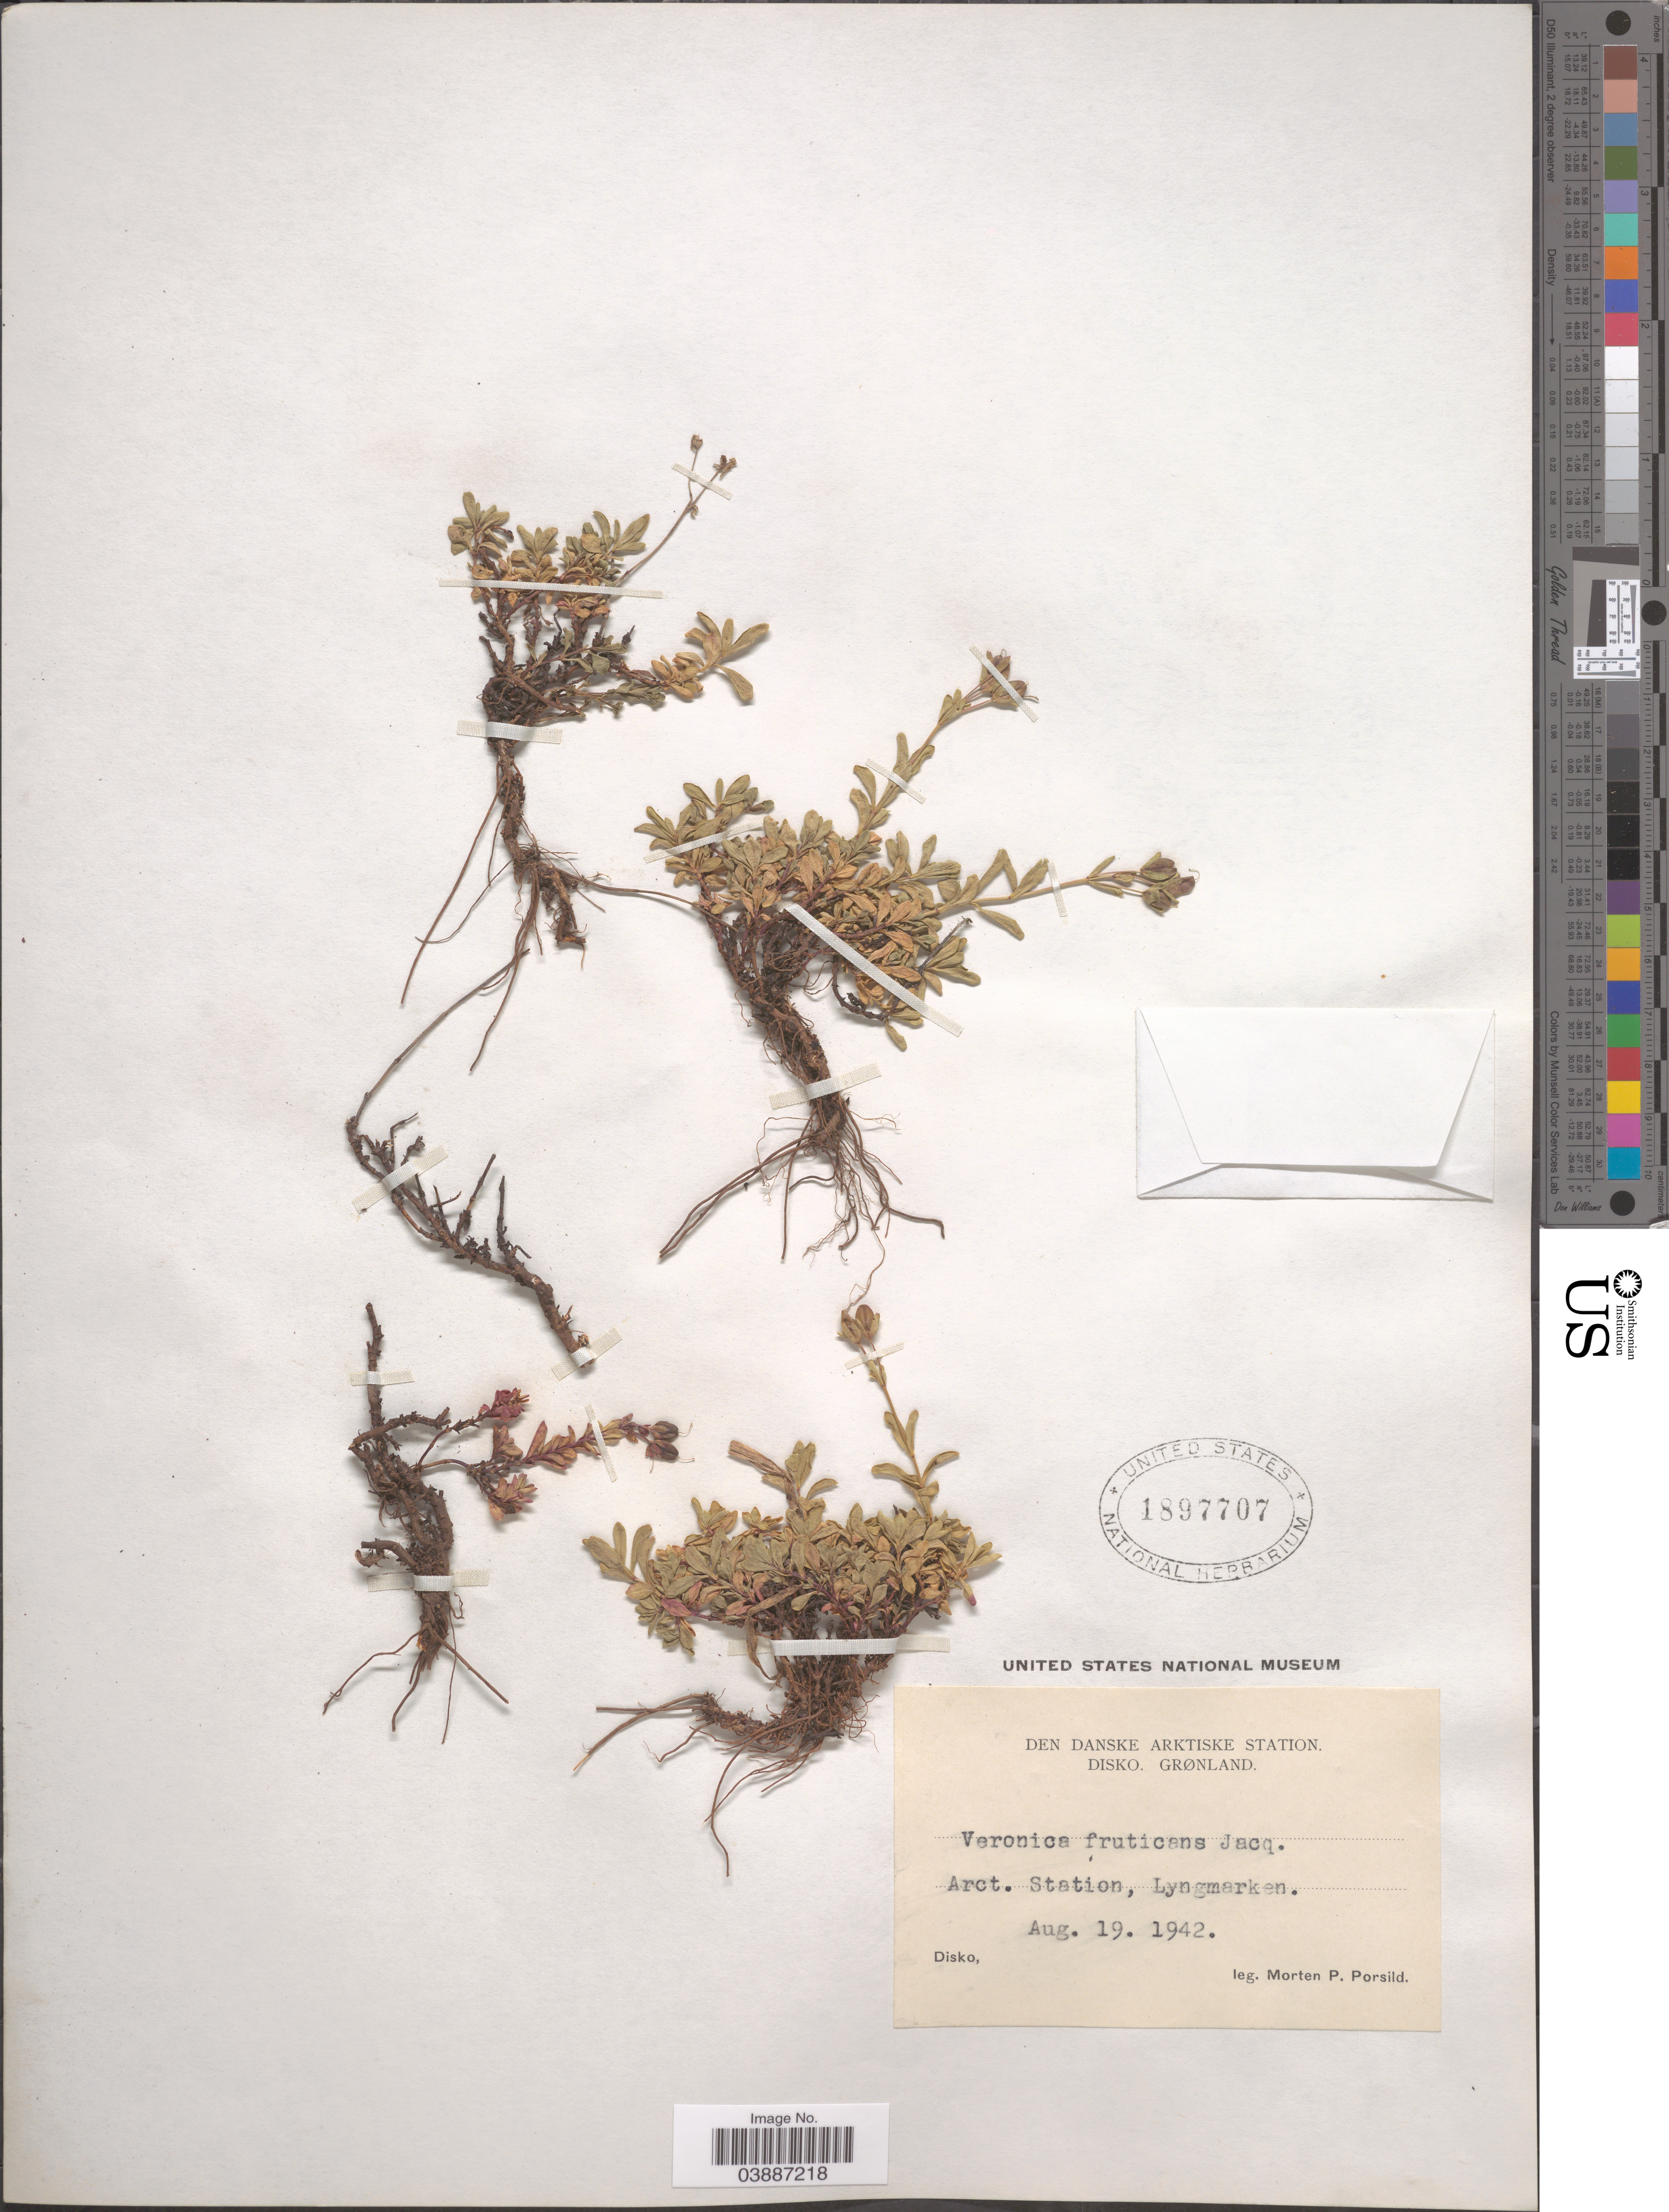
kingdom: Plantae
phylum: Tracheophyta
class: Magnoliopsida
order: Lamiales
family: Plantaginaceae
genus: Veronica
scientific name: Veronica fruticans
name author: Jacq.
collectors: M. P. Porsild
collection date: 1942-08-19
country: Greenland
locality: Den Danske Arktiske Station. Disko. Grønland. Arct. Station, Lyngmarken.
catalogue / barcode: US 1897707